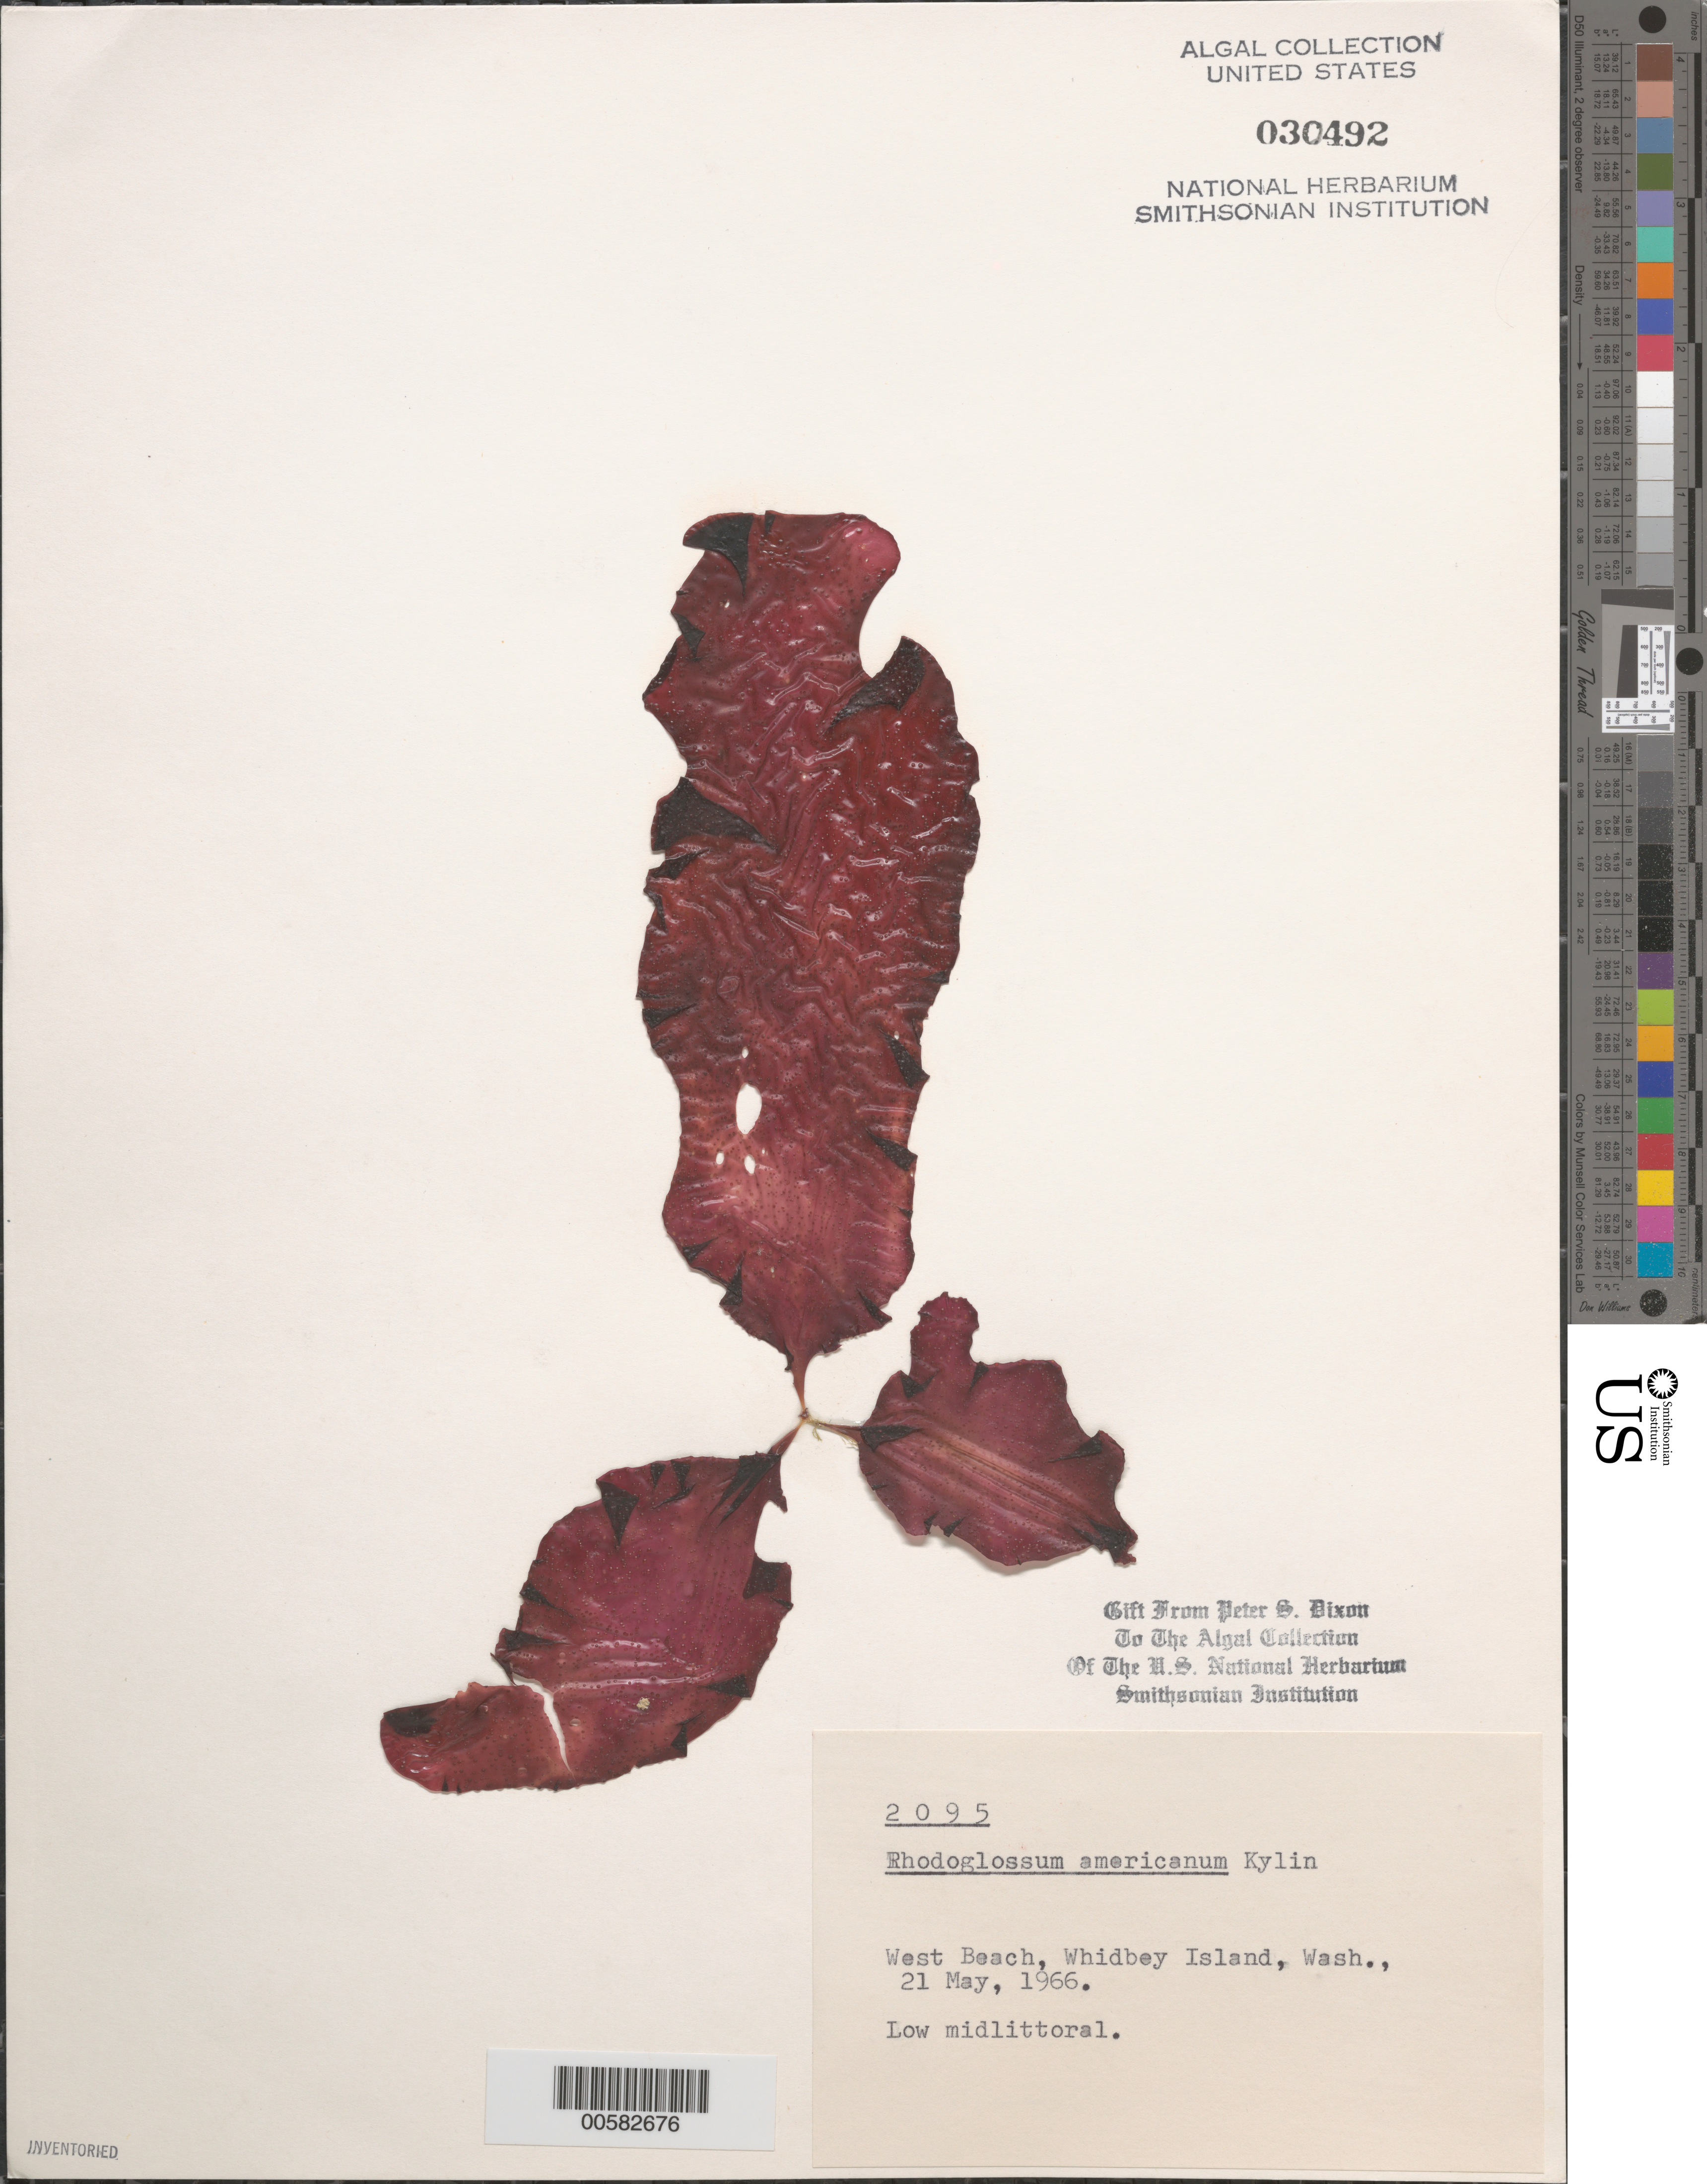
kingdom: Plantae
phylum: Rhodophyta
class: Florideophyceae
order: Gigartinales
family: Gigartinaceae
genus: Mazzaella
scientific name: Mazzaella californica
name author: (J. Agardh) G. De Toni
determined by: Algae name updating Project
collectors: P. S. Dixon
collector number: PSD 2095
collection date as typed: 21 May 1966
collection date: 1966-05-21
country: United States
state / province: Washington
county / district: Island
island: Whidbey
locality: West Beach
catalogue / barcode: US 30492